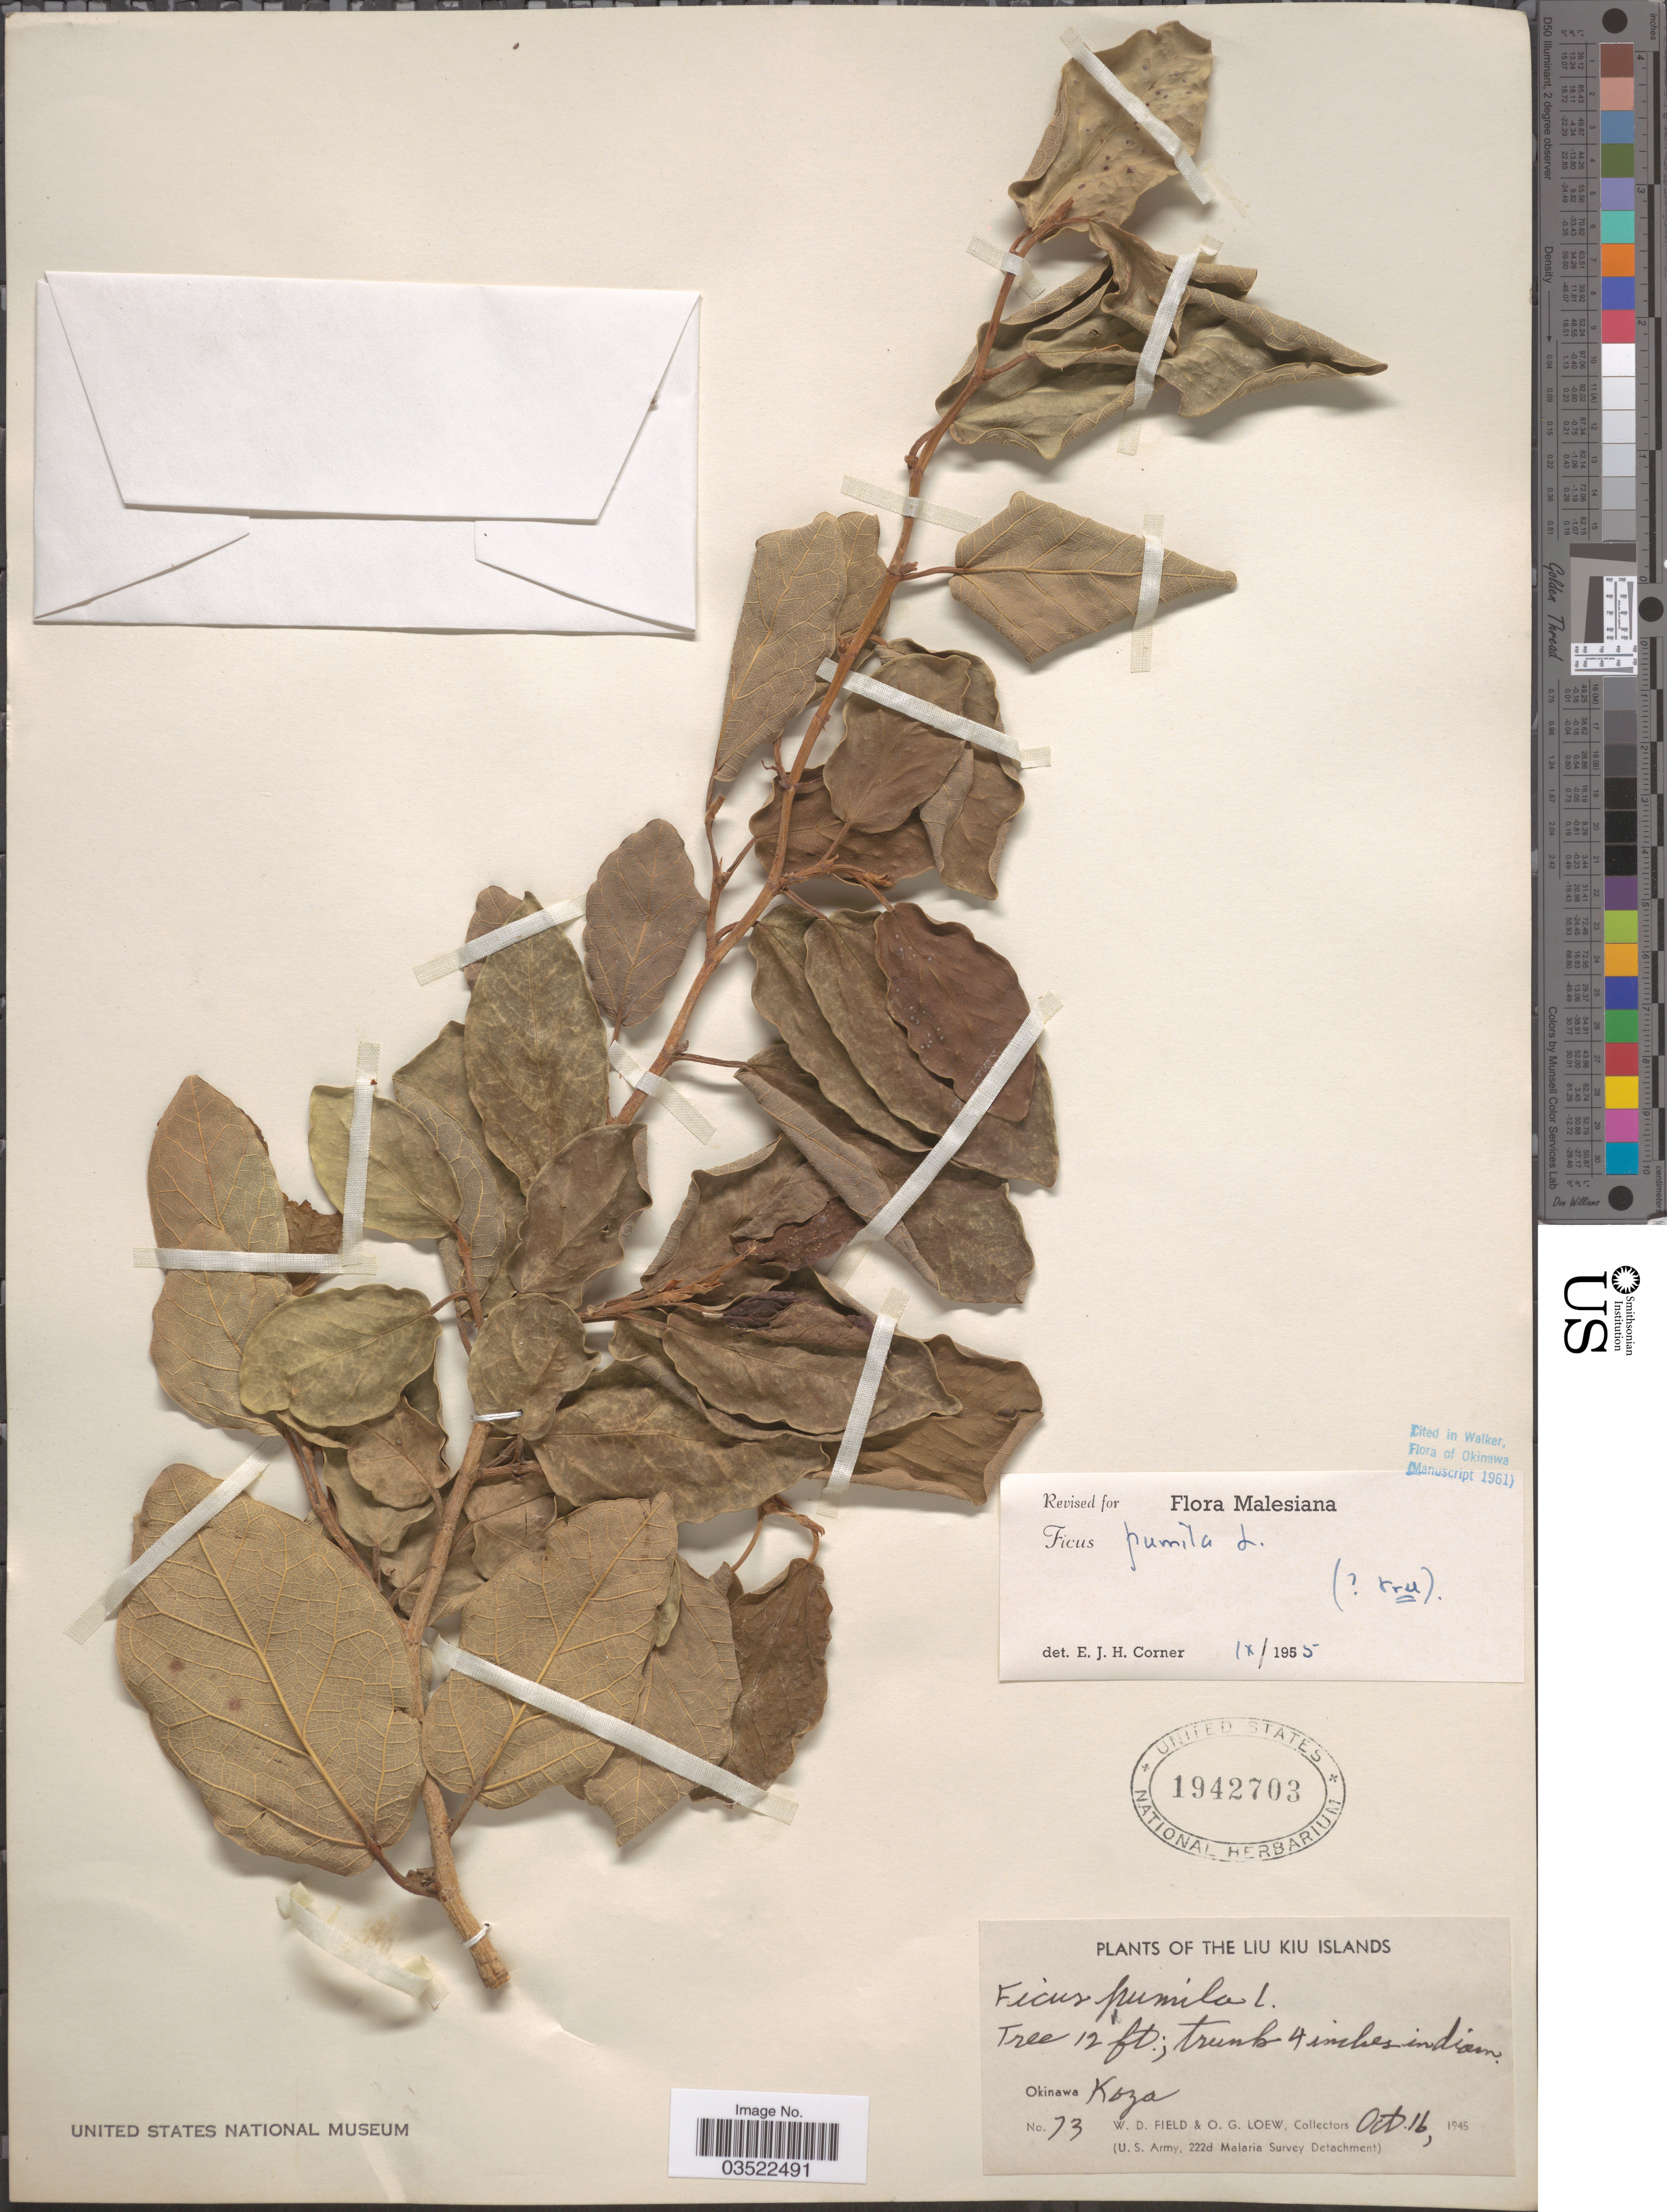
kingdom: Plantae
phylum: Tracheophyta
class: Magnoliopsida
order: Rosales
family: Moraceae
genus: Ficus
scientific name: Ficus pumila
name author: L.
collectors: W. D. Field & O. G. Loew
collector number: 73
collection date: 1945-10-16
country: Japan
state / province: Okinawa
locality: The Liu Kiu Islands. Okinawa Koza.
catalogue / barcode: US 1942703